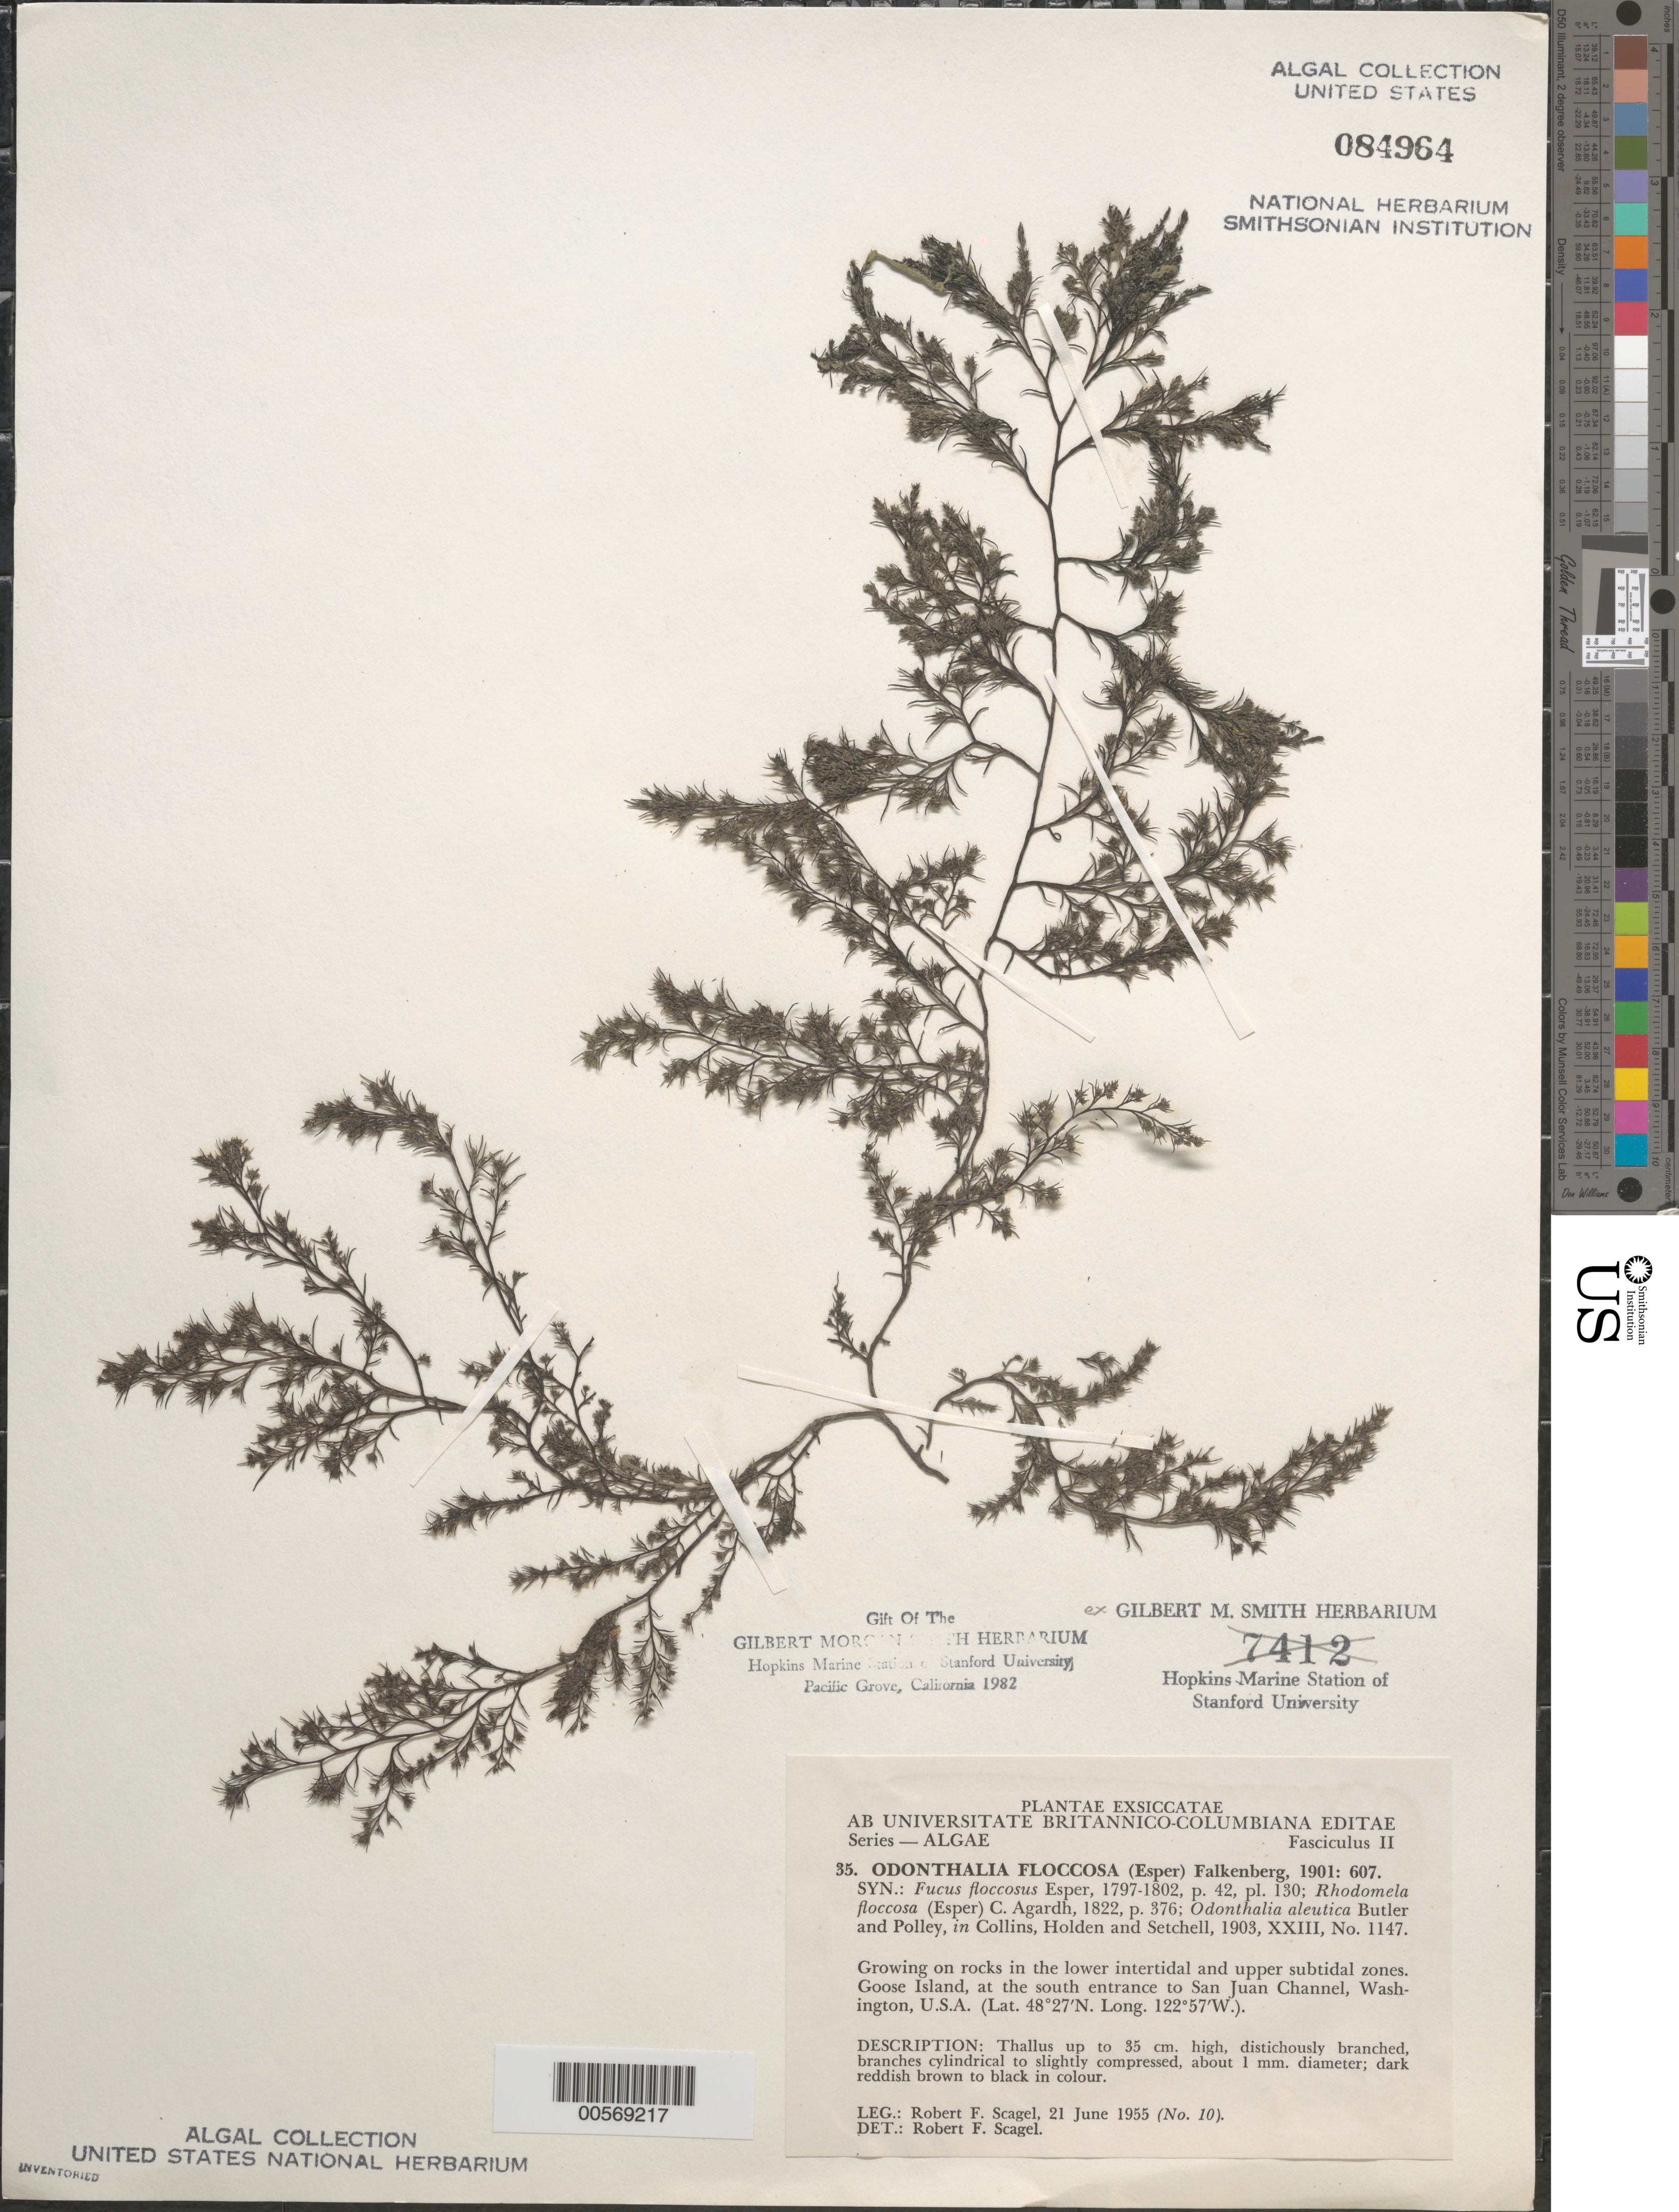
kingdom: Plantae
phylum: Rhodophyta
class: Florideophyceae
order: Ceramiales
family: Rhodomelaceae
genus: Odonthalia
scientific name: Odonthalia floccosa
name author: (Esper) Falkenb.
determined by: Scagel, R. F.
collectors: R. F. Scagel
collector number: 10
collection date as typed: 21 Jun 1955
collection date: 1955-06-21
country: United States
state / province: Washington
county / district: San Juan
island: Goose Island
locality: San Juan Channel south entrance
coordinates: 48 27' N, 122 57' W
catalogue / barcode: US 84964